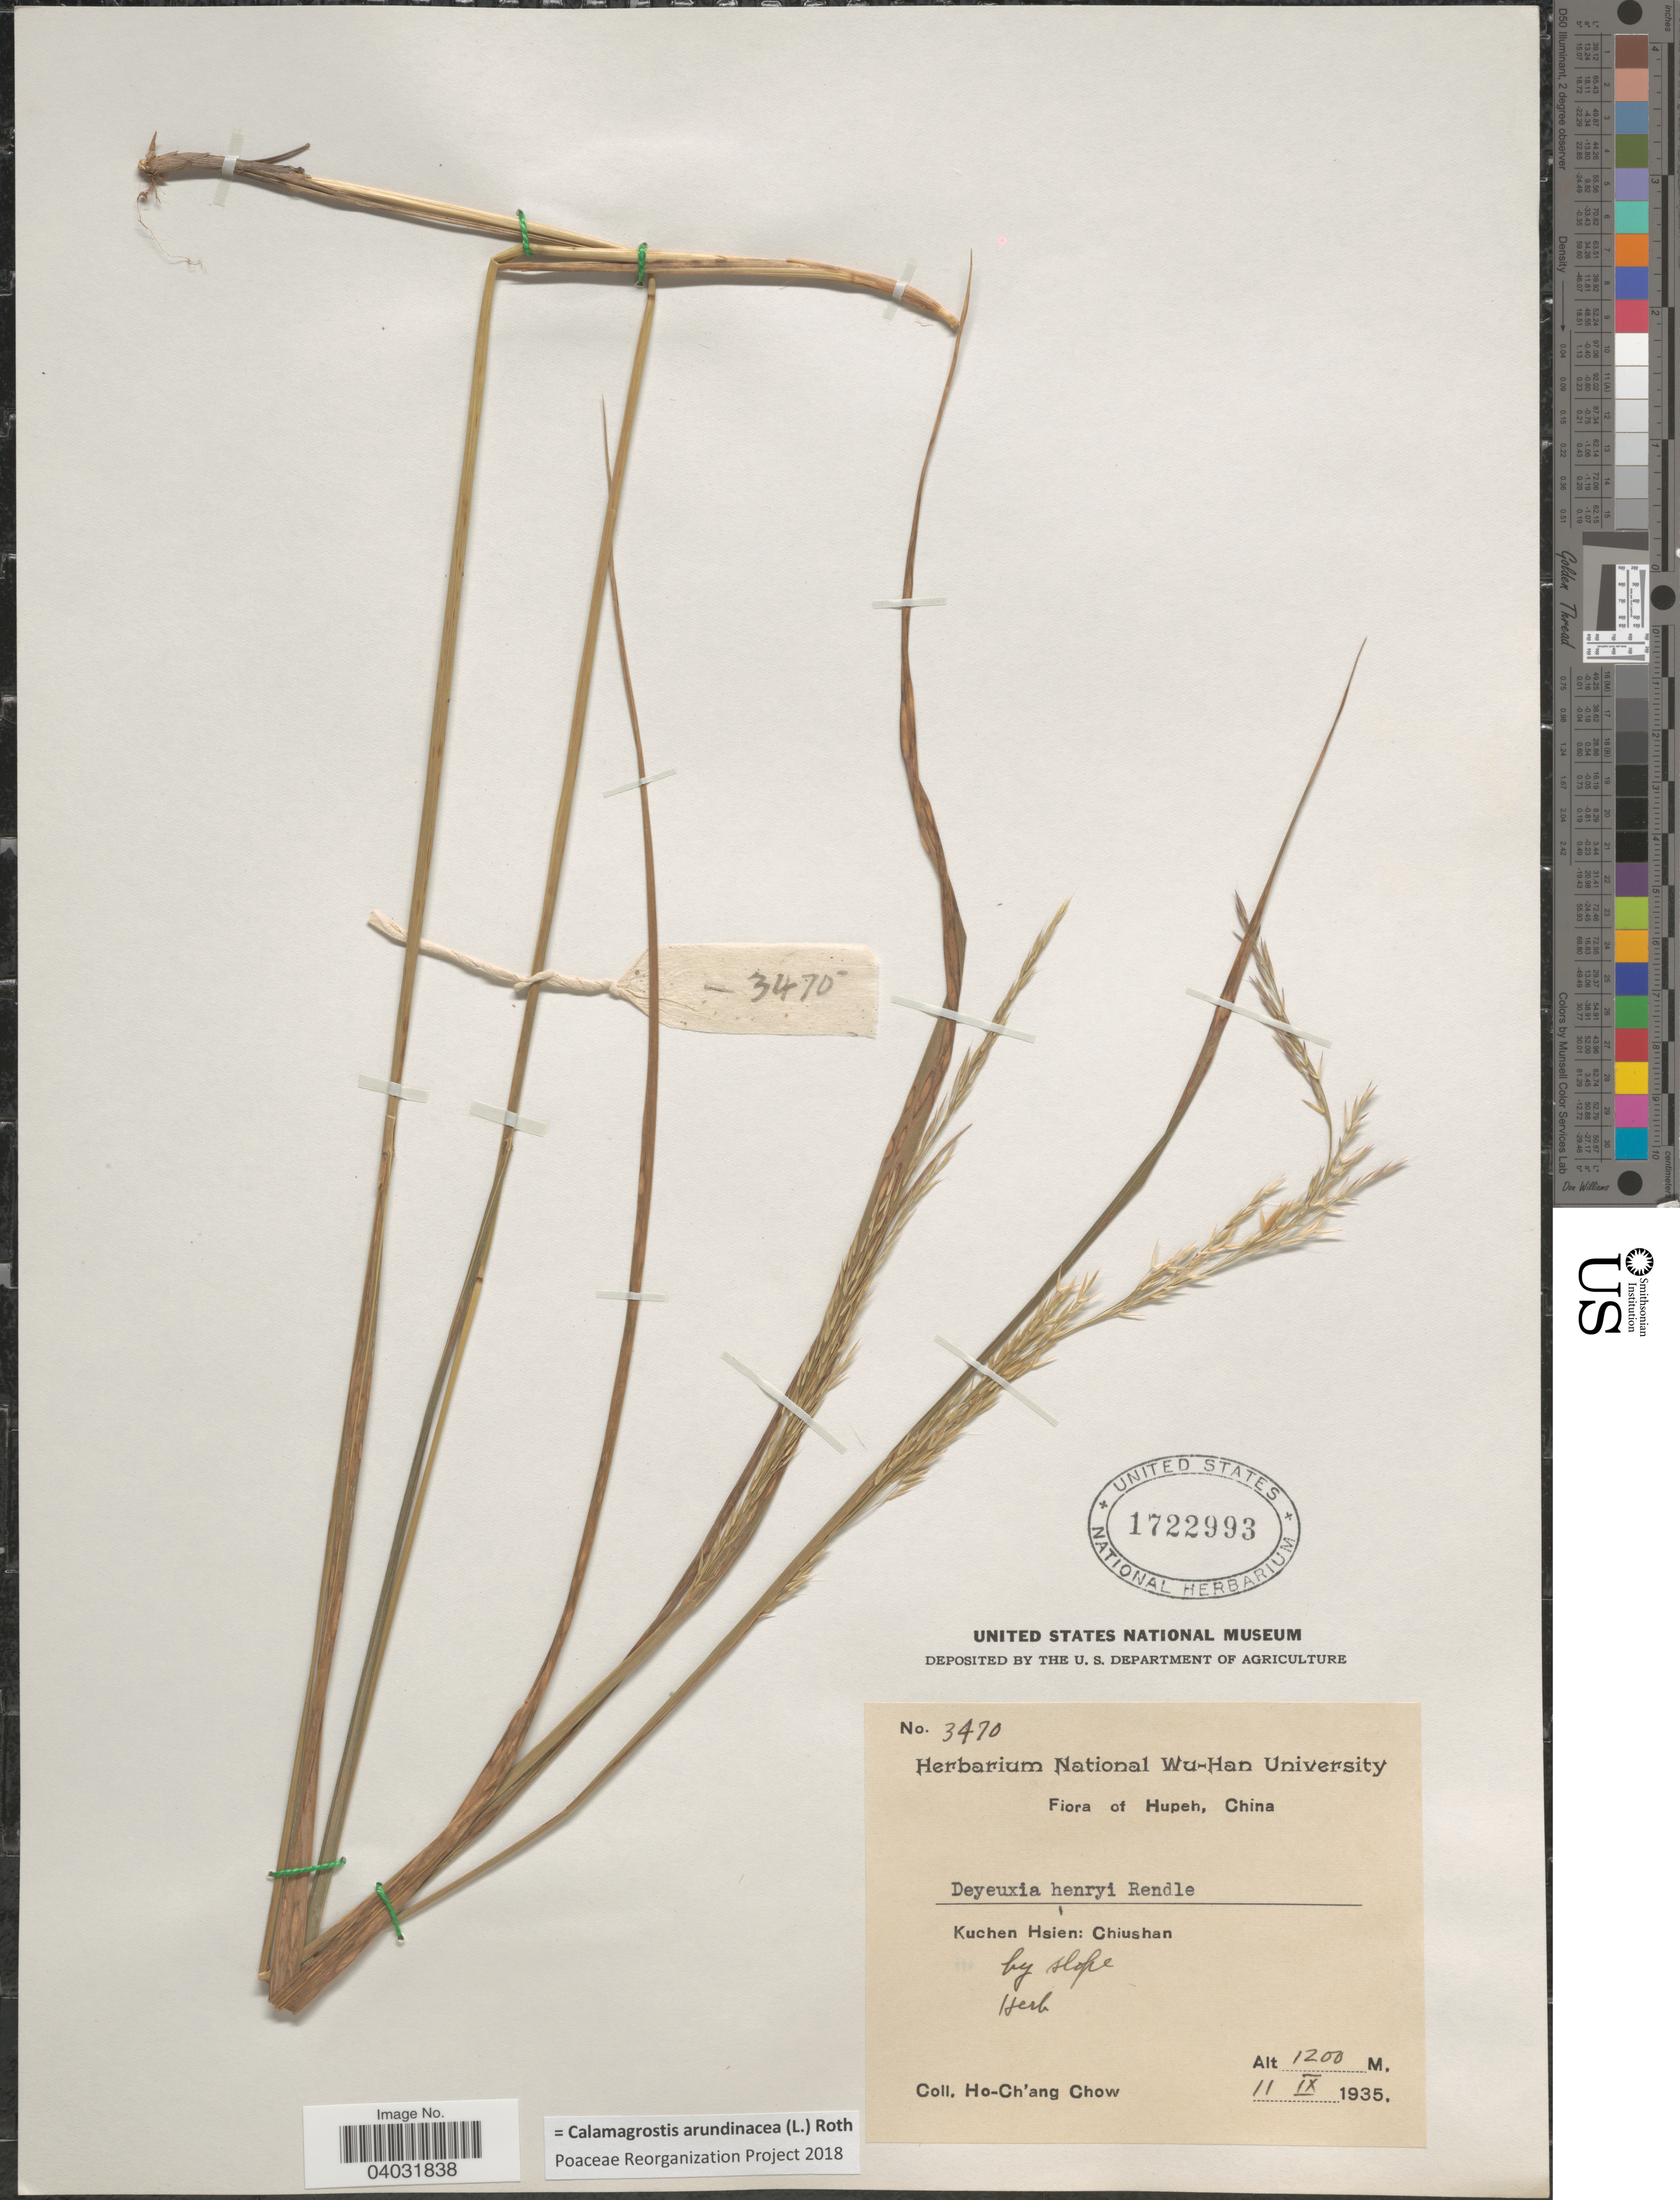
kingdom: Plantae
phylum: Tracheophyta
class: Liliopsida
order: Poales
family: Poaceae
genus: Calamagrostis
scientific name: Calamagrostis arundinacea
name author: (L.) Roth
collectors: H. Chow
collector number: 3470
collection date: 1935-09-11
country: China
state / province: Hubei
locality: Hupeh. Kuchen Hsien: Chiushan.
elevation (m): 1200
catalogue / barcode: US 1722993